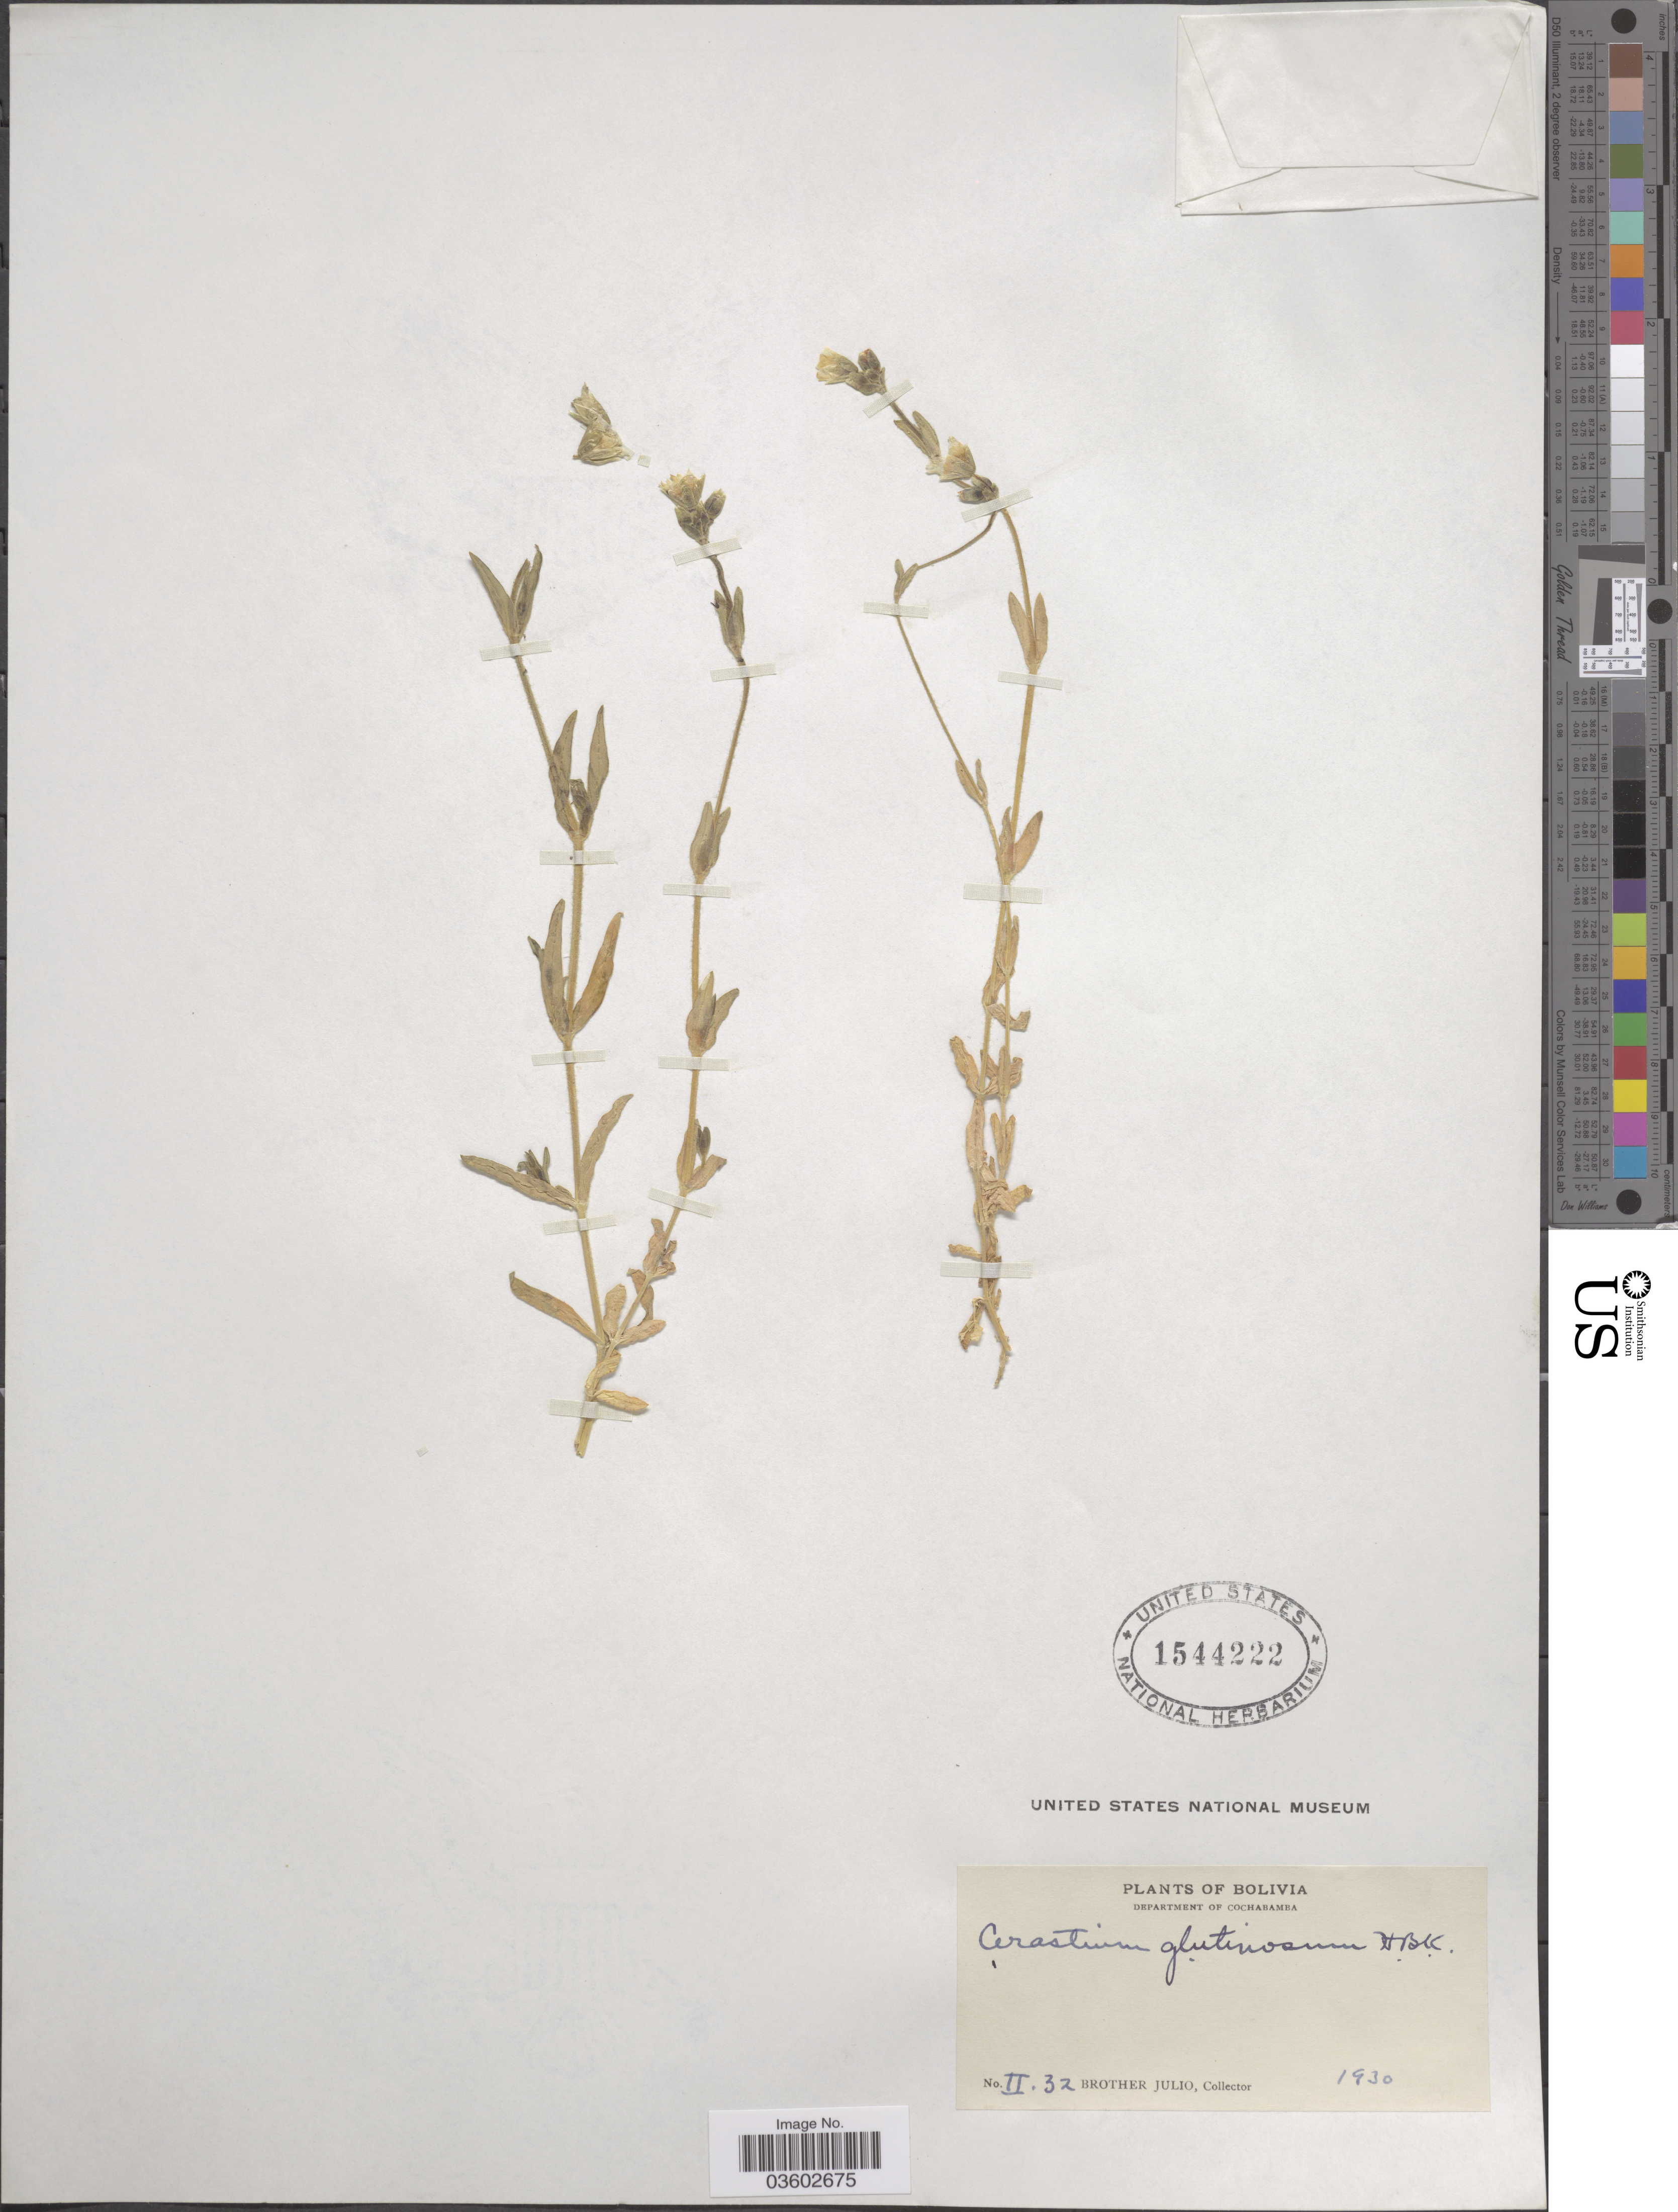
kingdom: Plantae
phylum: Tracheophyta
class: Magnoliopsida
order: Caryophyllales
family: Caryophyllaceae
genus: Cerastium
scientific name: Cerastium kunthii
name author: Briq.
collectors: Bro. Julio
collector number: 1930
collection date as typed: Transcribed d/m/y: /2/32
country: Bolivia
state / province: Cochabamba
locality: Department of Cochabamba.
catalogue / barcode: US 1544222